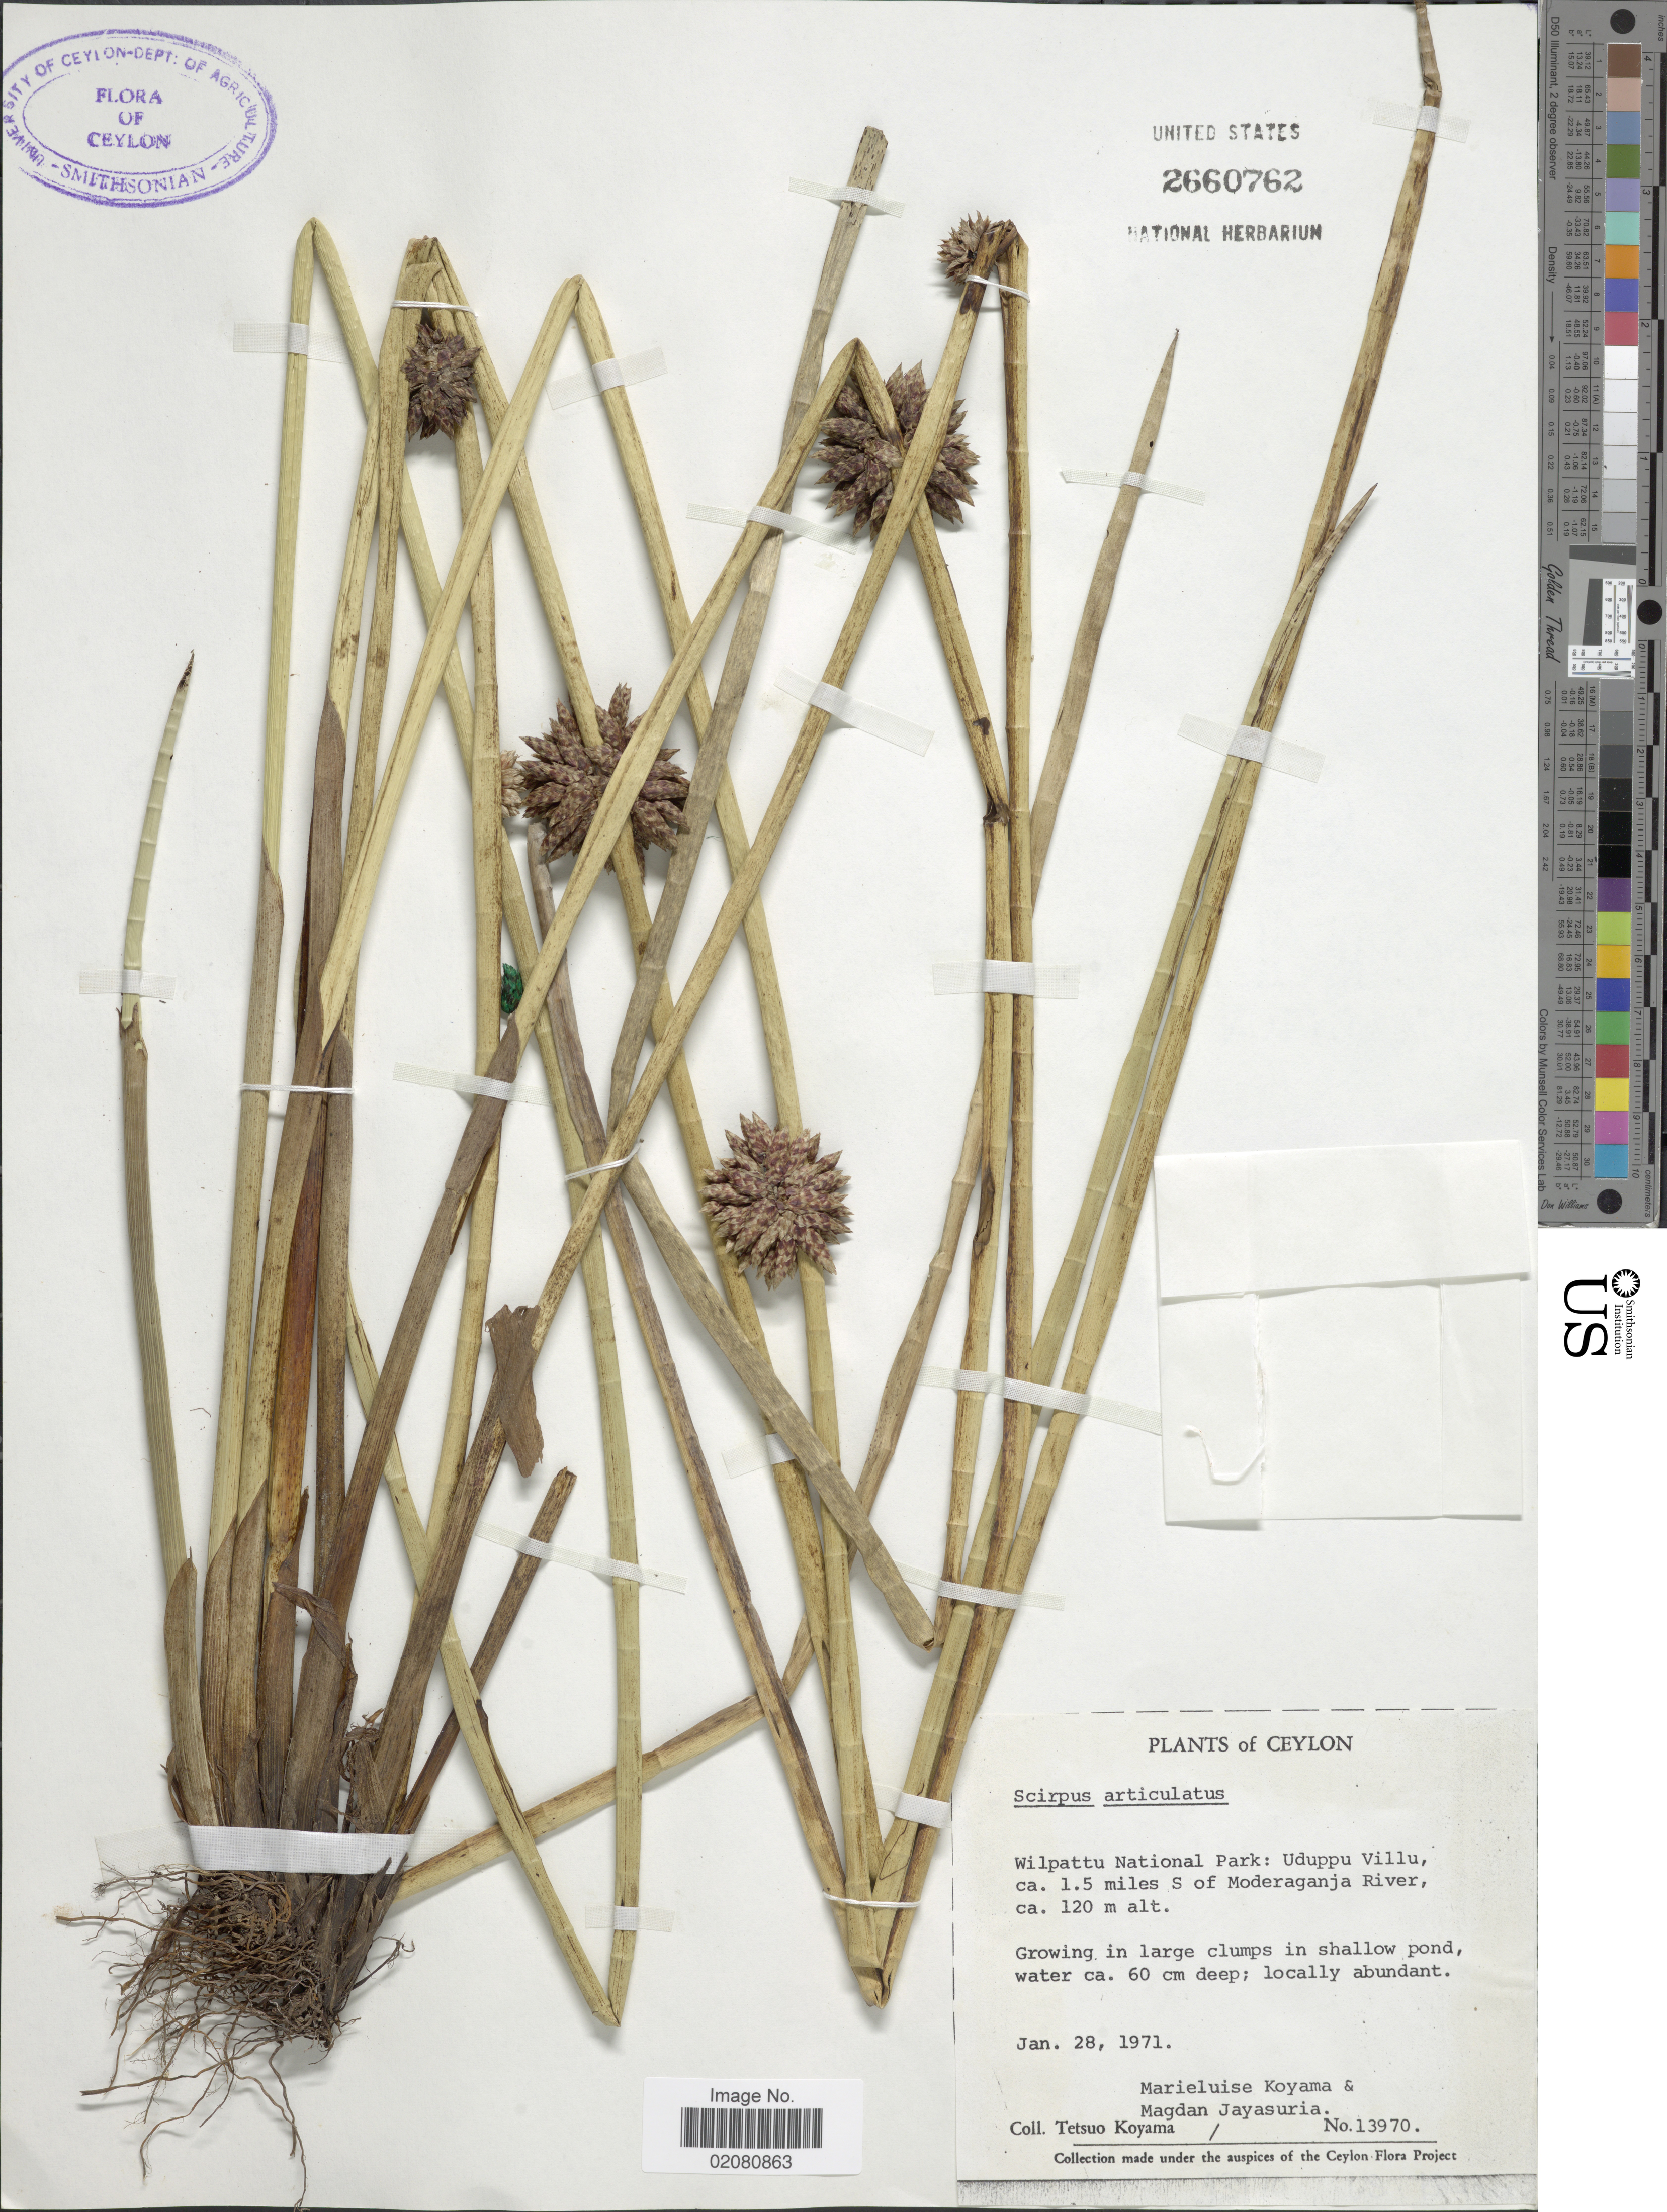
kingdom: Plantae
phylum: Tracheophyta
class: Liliopsida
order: Poales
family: Cyperaceae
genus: Schoenoplectus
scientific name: Schoenoplectus articulatus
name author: (L.) Palla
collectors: T. Koyama, M. Koyama & M. Jayasuria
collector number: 13970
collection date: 1971-01-28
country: Sri Lanka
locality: Ceylon. Wilpattu National Park: Uduppu Villu, ca. 1.5 miles S of Moderaganja River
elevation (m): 120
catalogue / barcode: US 2660762